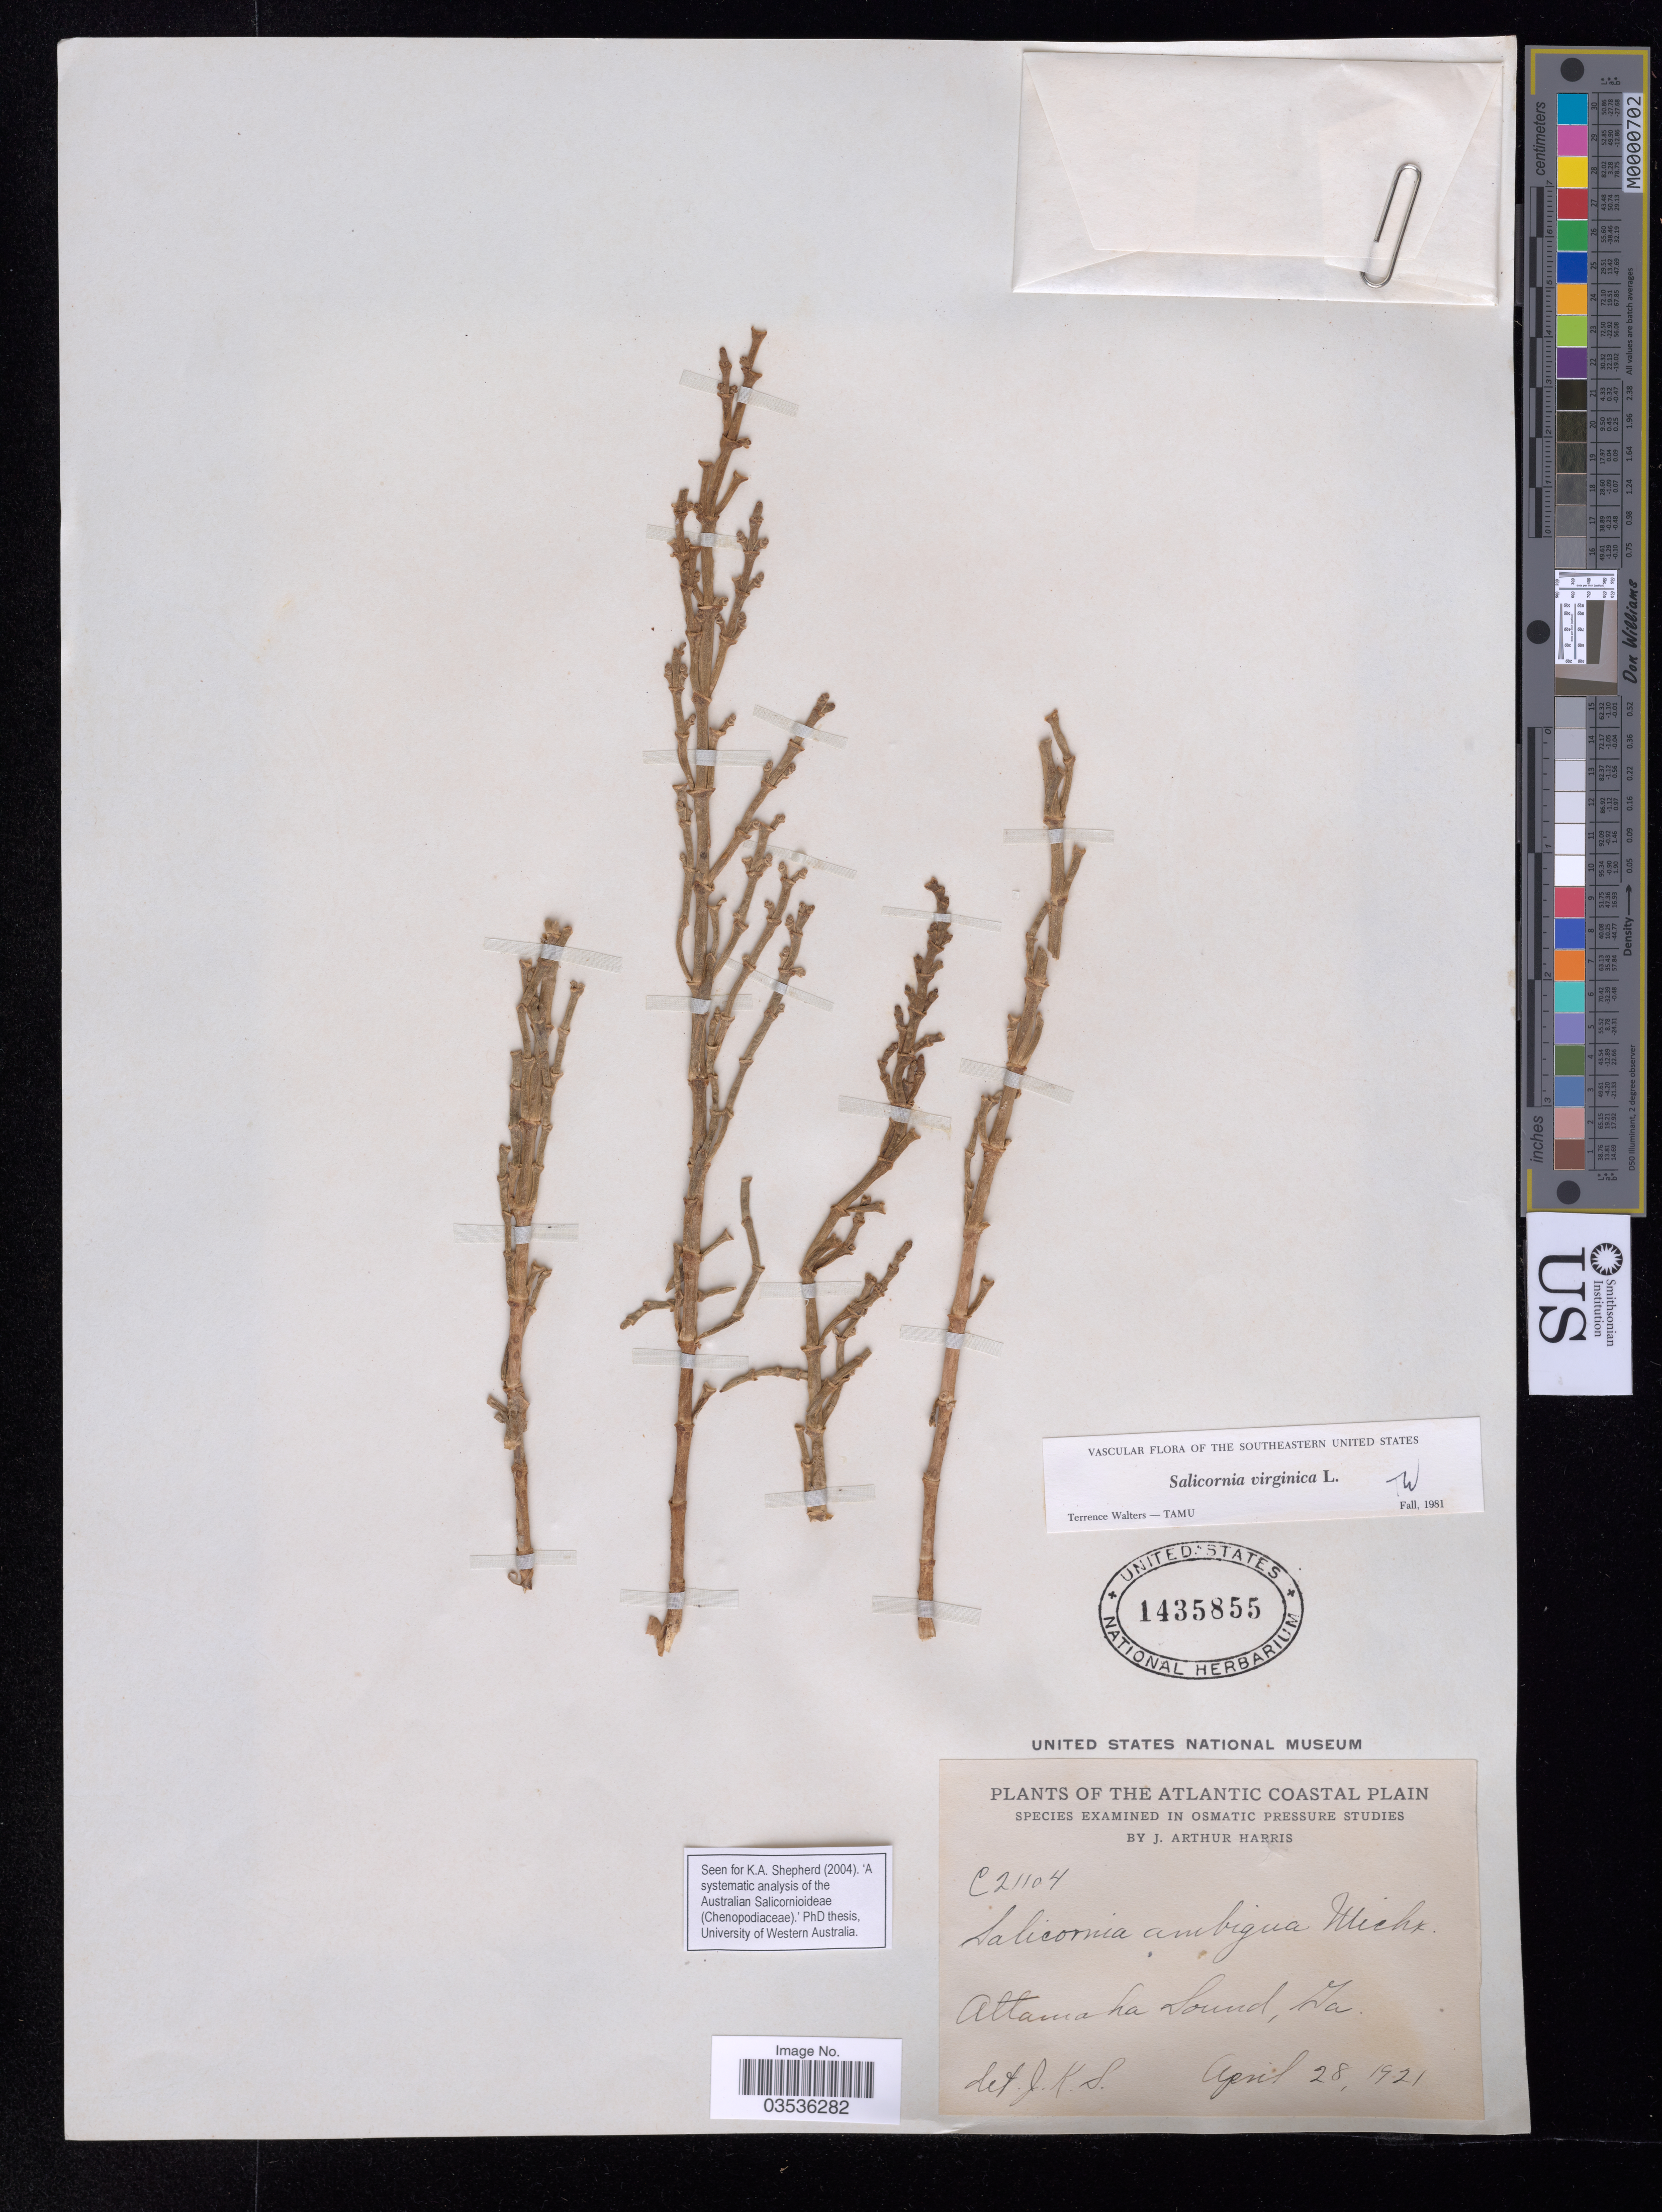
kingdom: Plantae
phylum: Tracheophyta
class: Magnoliopsida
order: Caryophyllales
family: Amaranthaceae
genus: Salicornia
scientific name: Salicornia ambigua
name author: Michx.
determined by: Strong, Mark T., (BOT), Smithsonian Institution - National Museum of Natural History (UNITED STATES)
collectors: J. A. Harris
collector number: C21104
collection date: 1921-04-28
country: United States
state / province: Georgia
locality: The Atlantic Coastal Plain. Altamaha Sound.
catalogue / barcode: US 1435855